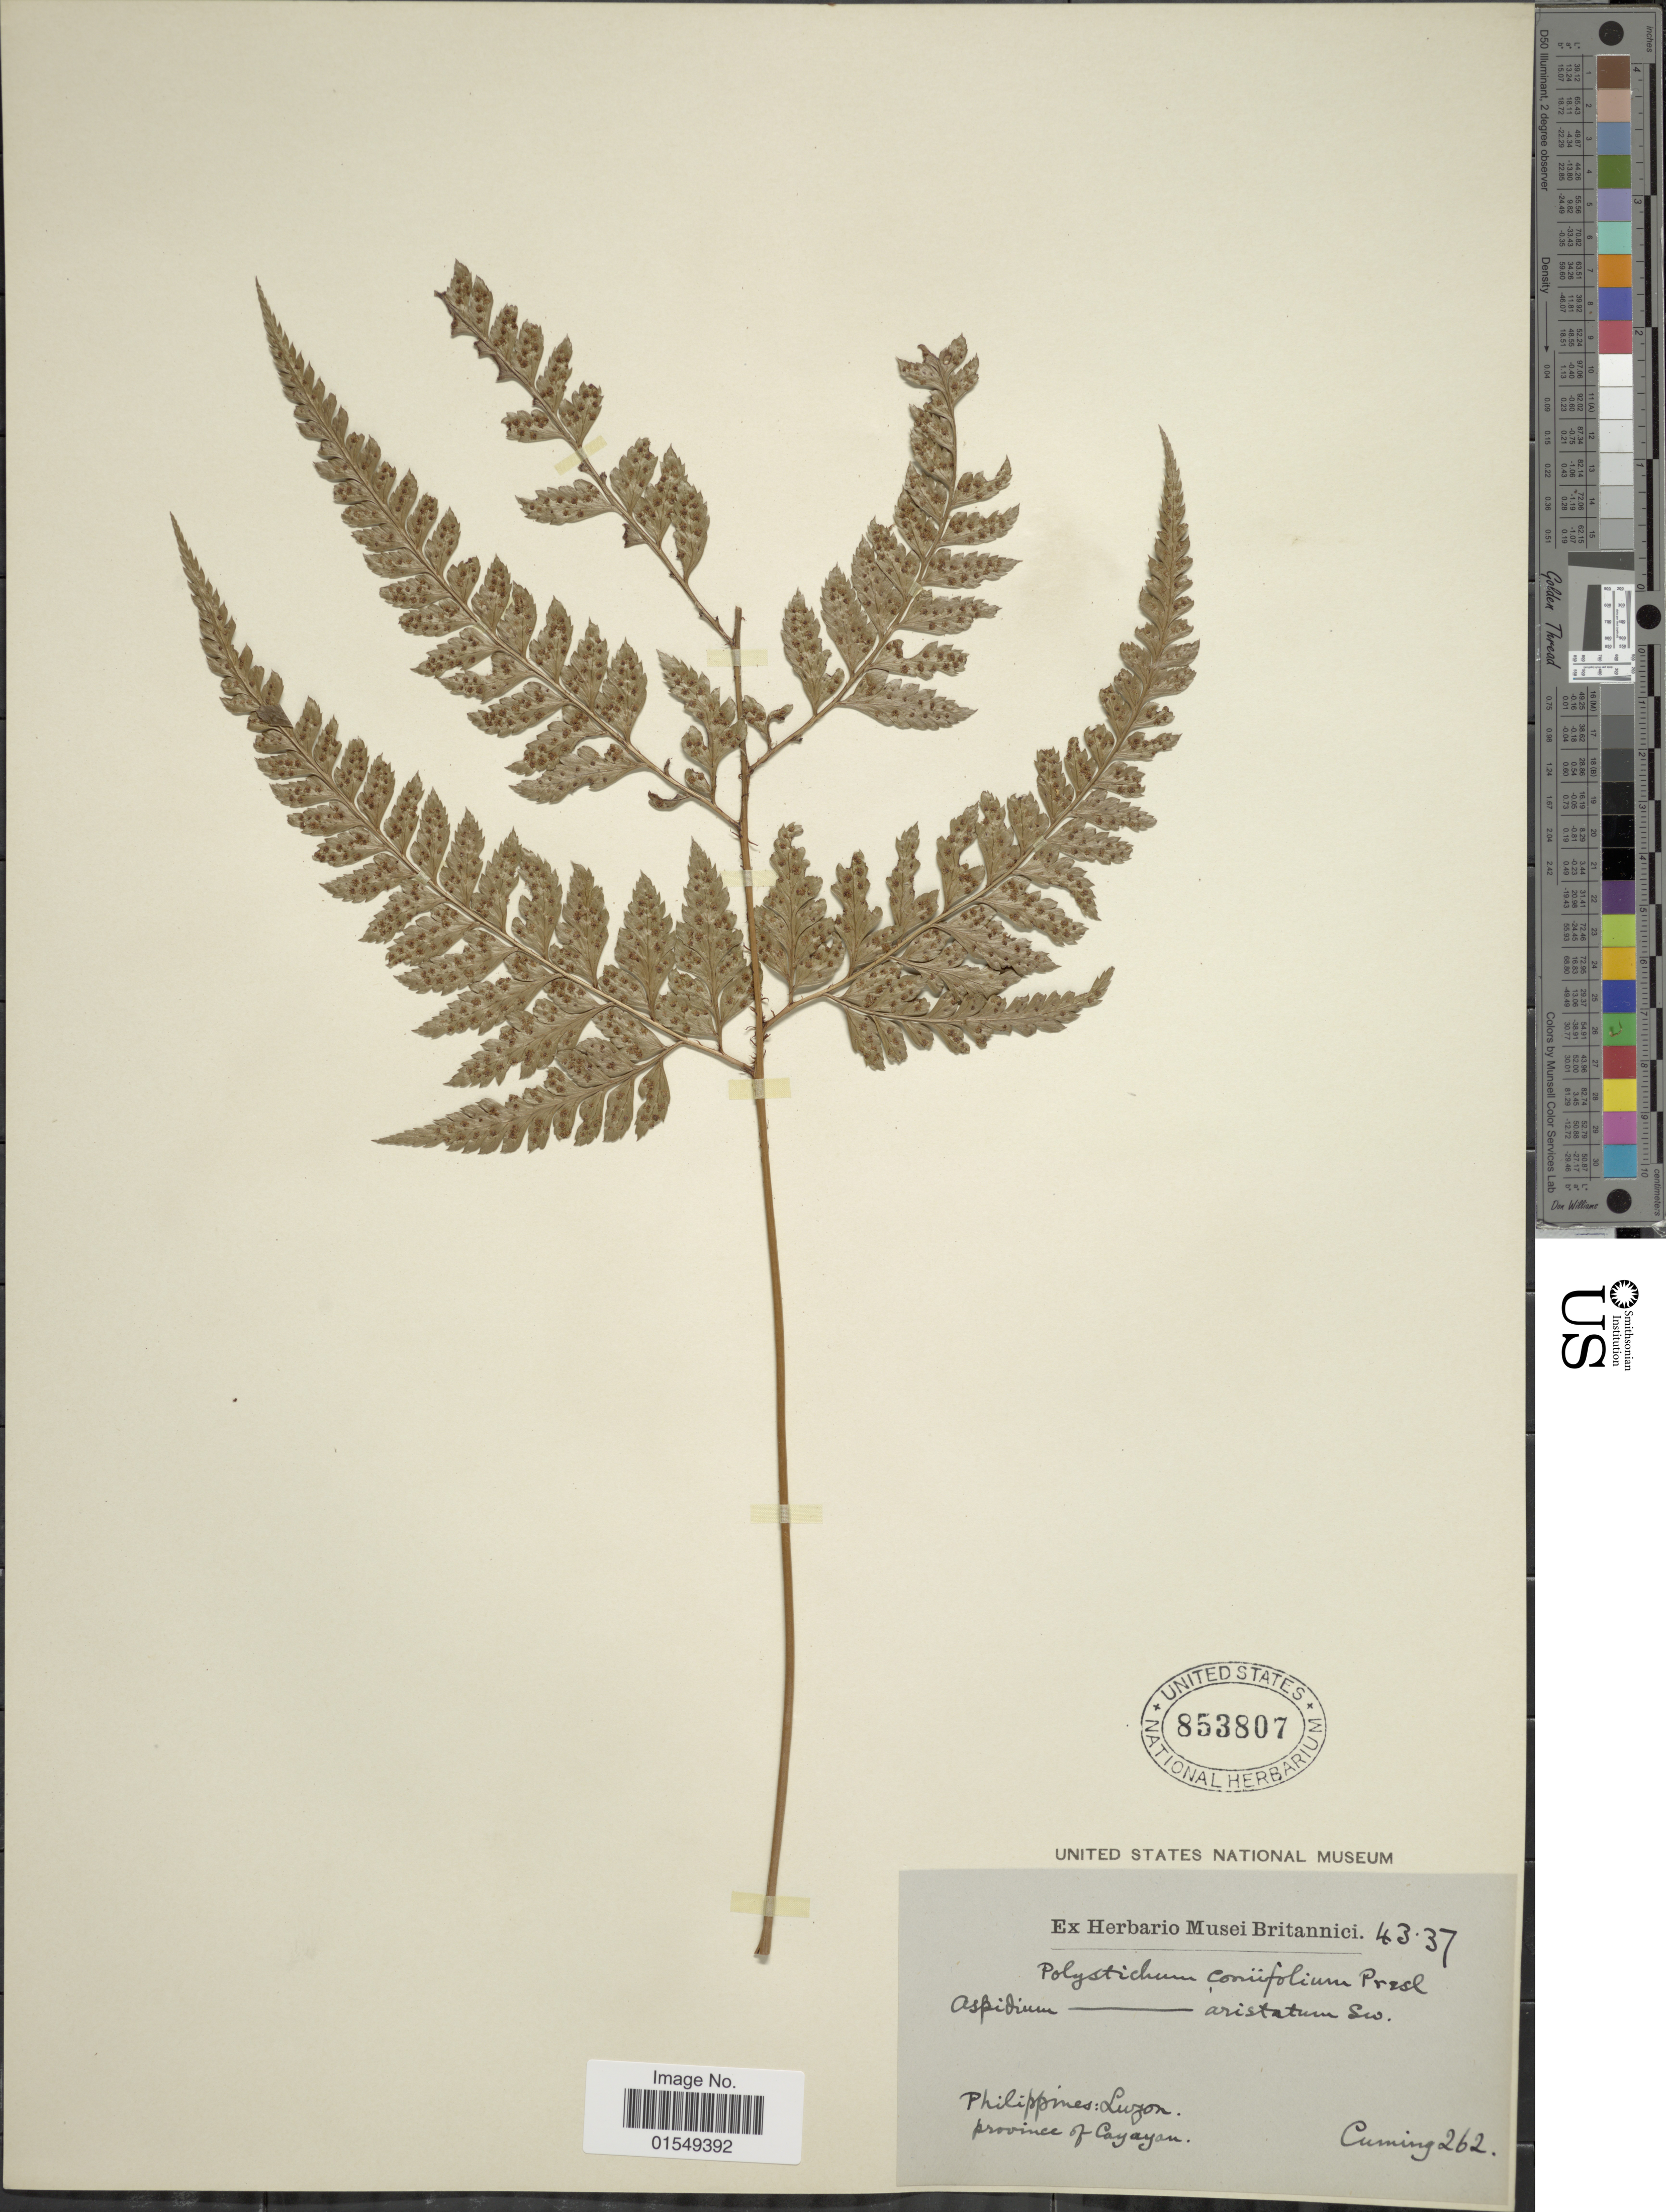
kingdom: Plantae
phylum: Tracheophyta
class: Polypodiopsida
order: Polypodiales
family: Dryopteridaceae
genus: Arachniodes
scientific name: Arachniodes carvifolia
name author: (Kunze) Ching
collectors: -. Cuming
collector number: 262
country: Philippines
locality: Luzon, Province of Cagayan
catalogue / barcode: US 853807